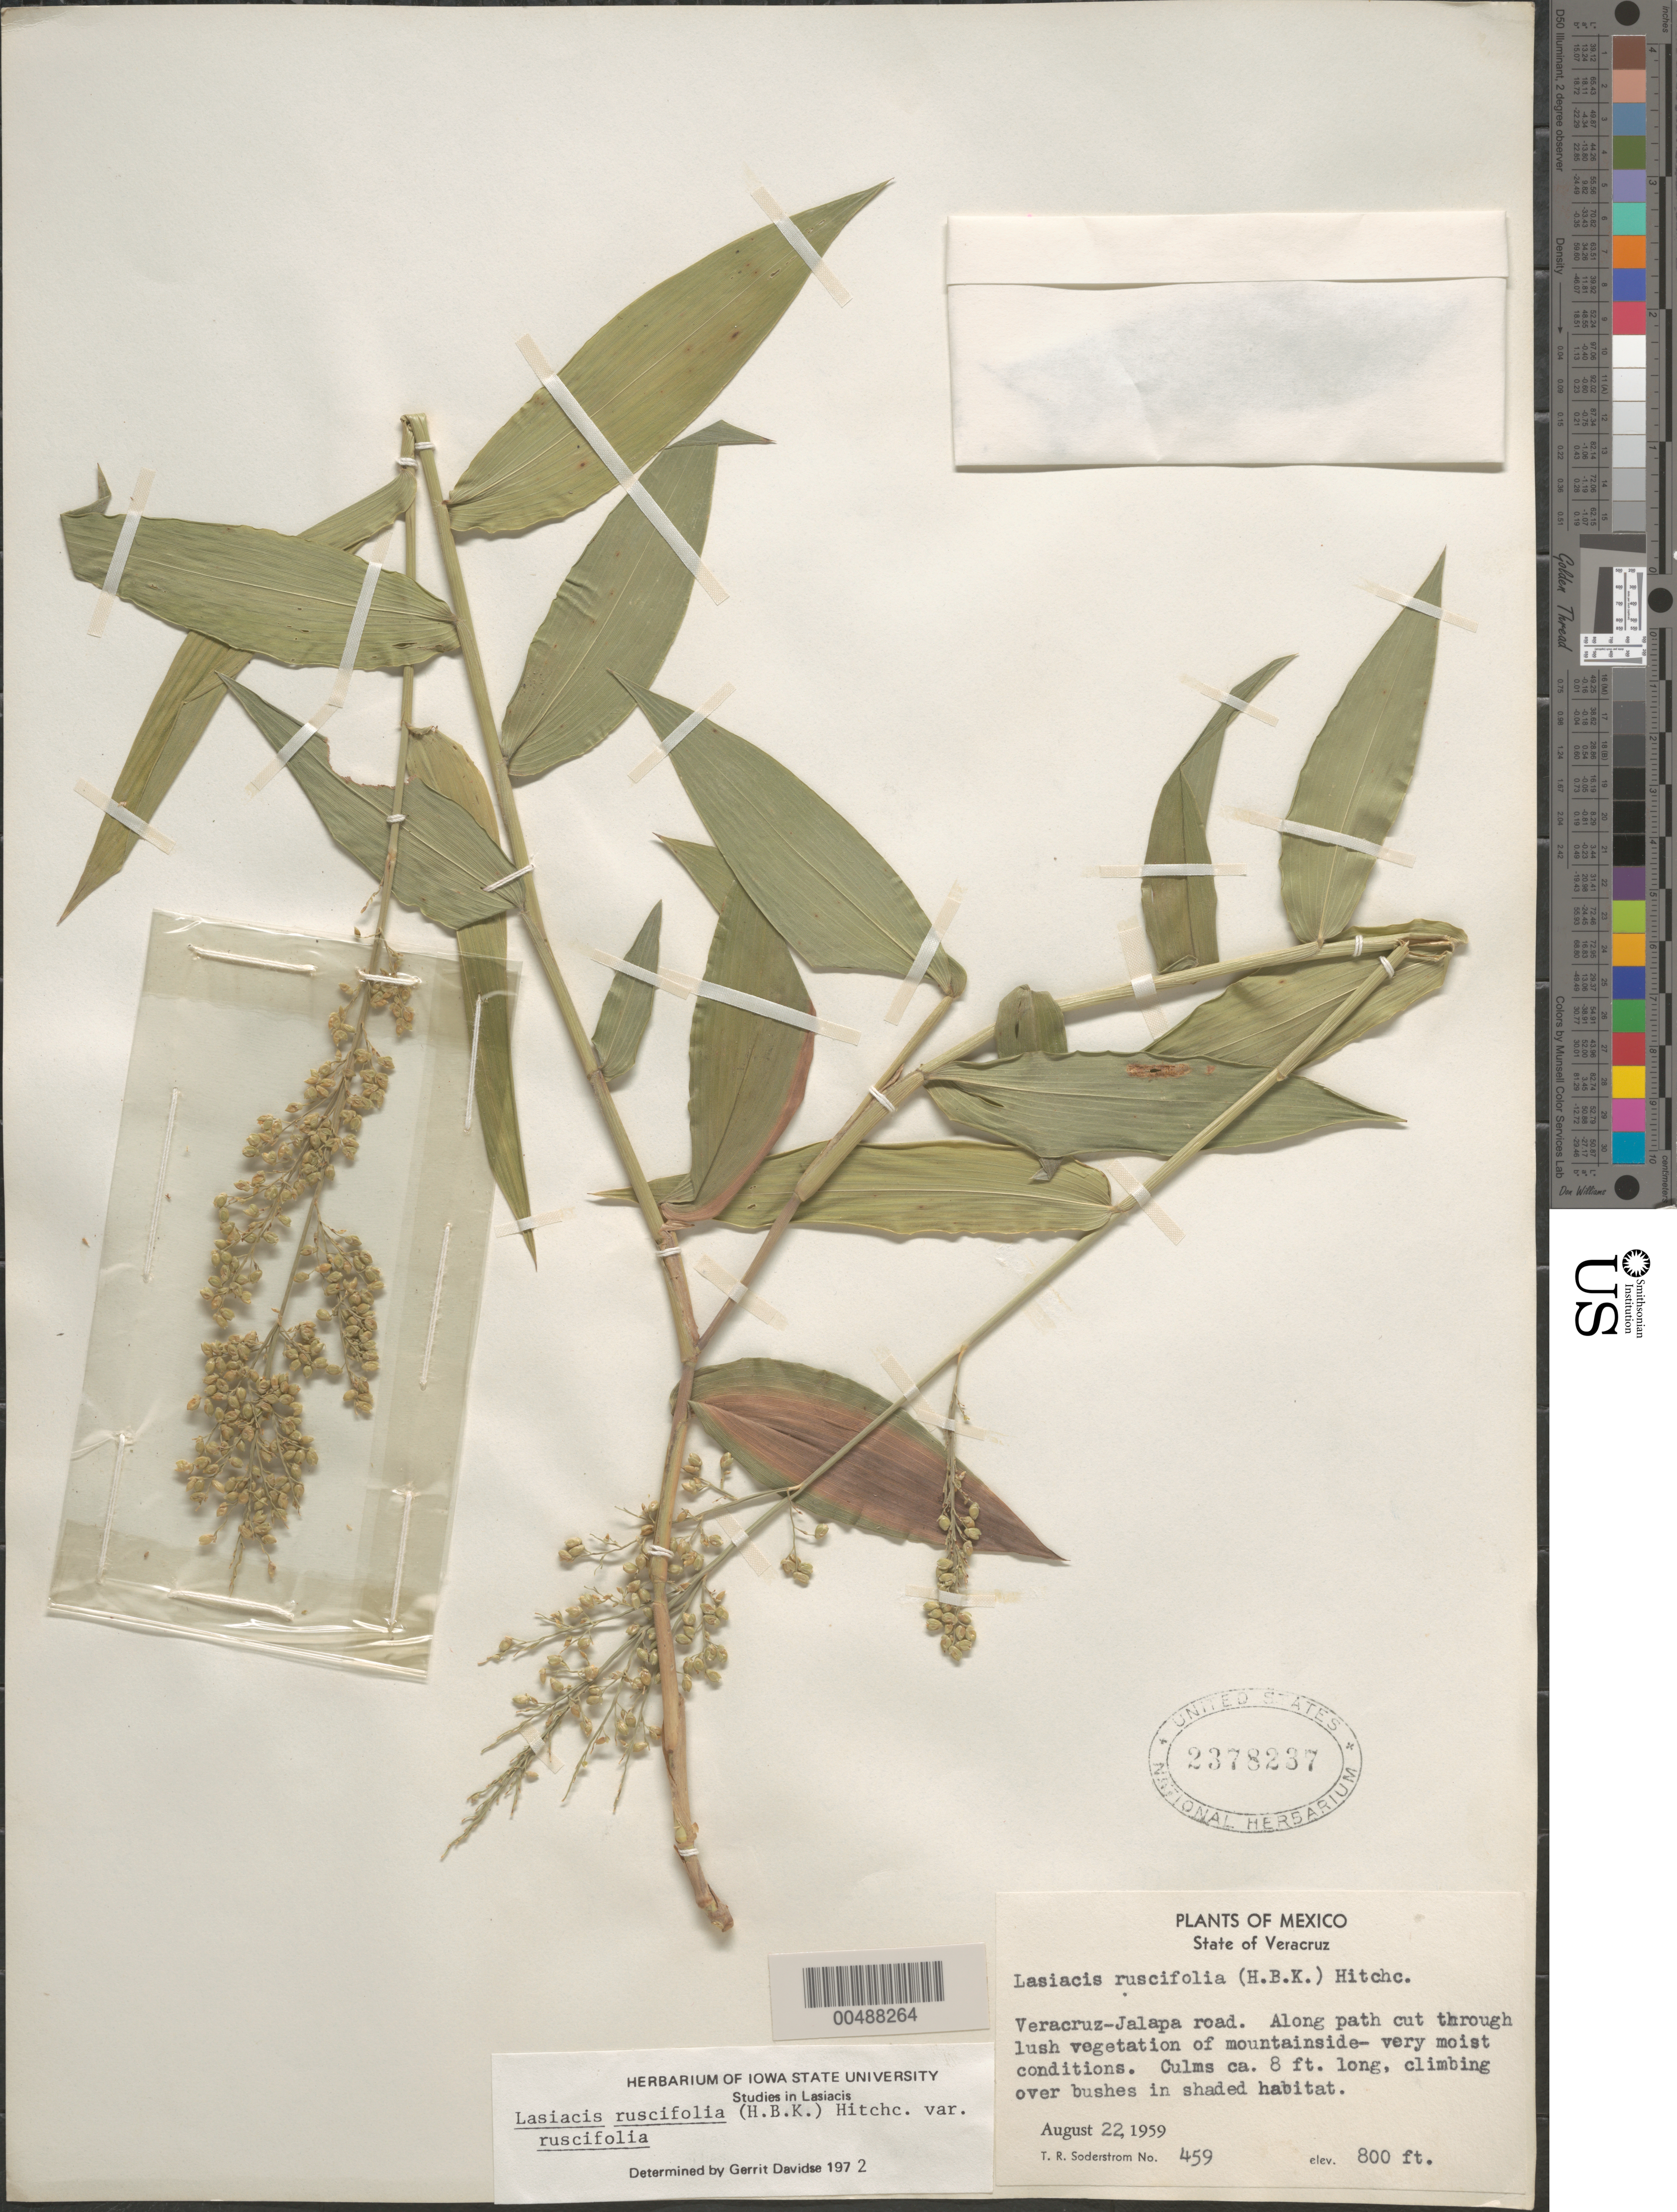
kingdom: Plantae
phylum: Tracheophyta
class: Liliopsida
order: Poales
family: Poaceae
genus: Lasiacis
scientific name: Lasiacis ruscifolia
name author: (Kunth) Hitchc.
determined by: Davidse, Gerrit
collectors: T. R. Soderstrom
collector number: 459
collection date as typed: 22 Aug 1959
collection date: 1959-08-22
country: Mexico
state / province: Veracruz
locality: Veracruz - Jalapa rd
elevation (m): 244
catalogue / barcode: US 2378237